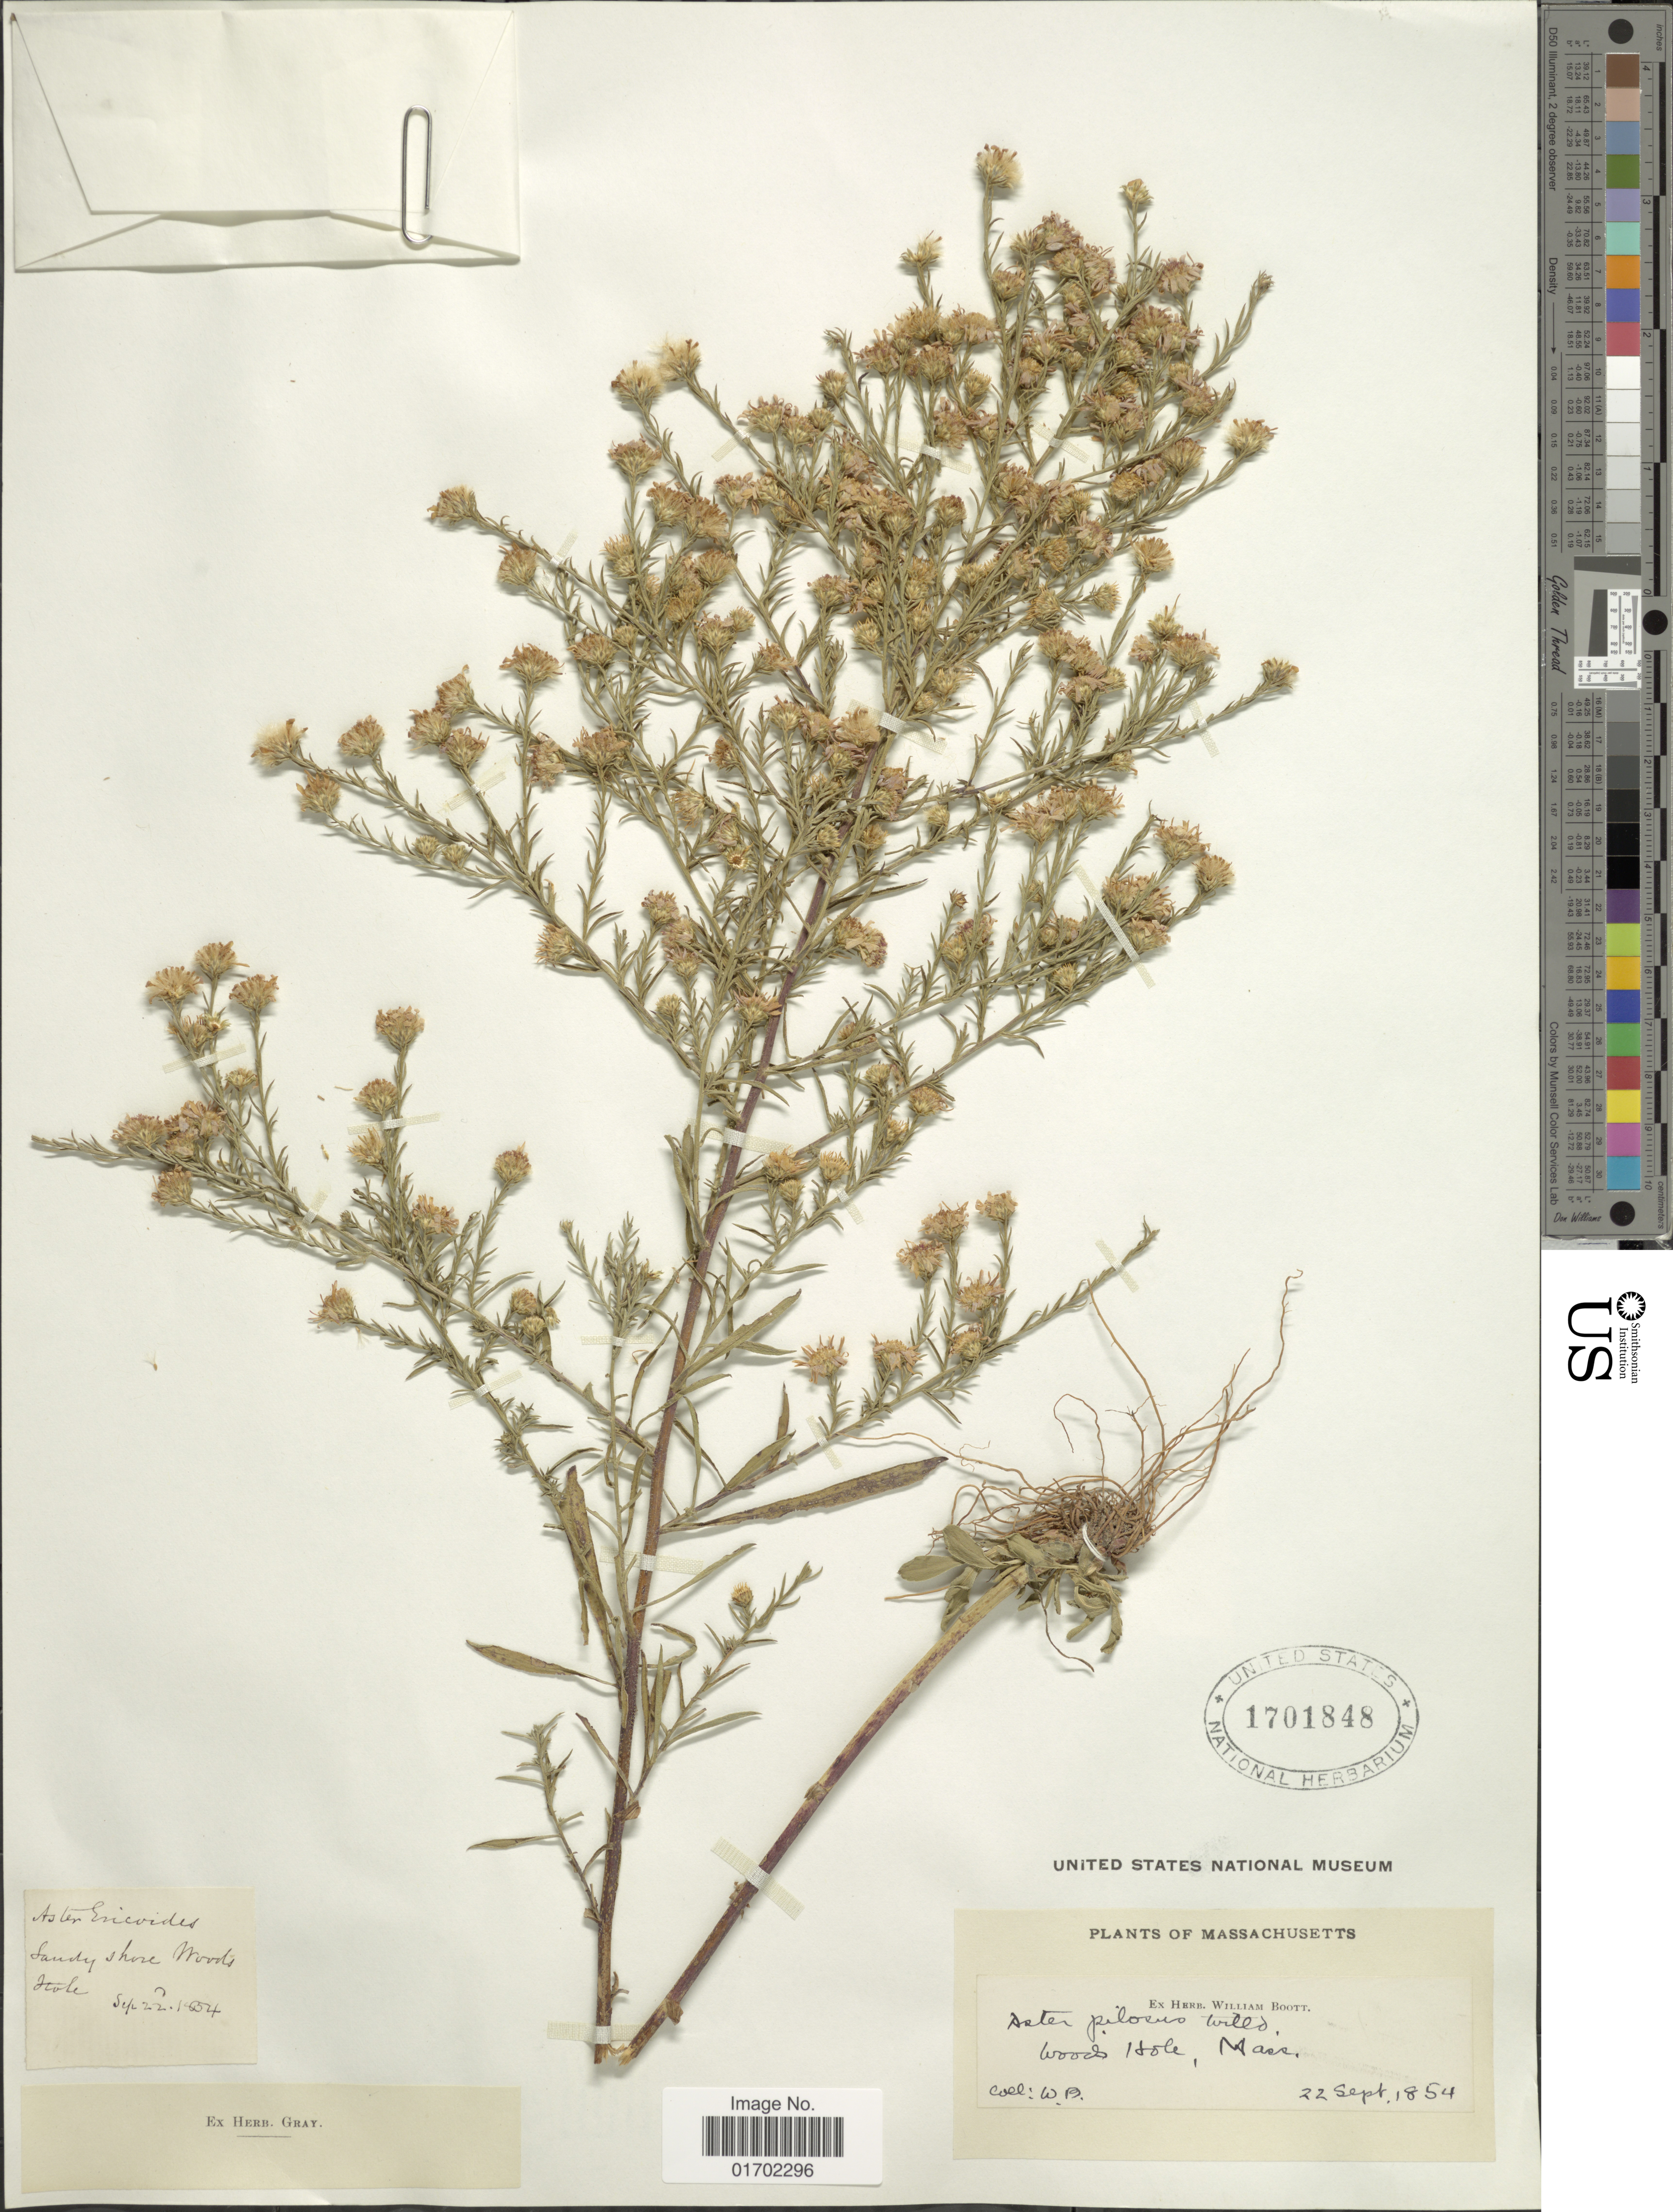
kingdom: Plantae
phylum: Tracheophyta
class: Magnoliopsida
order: Asterales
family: Asteraceae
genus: Symphyotrichum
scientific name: Symphyotrichum pilosum var. pilosum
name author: (Willd.) G.L. Nesom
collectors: W. Boott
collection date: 1854-09-22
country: United States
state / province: Massachusetts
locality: Woods Hole, Mass.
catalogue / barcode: US 1701848